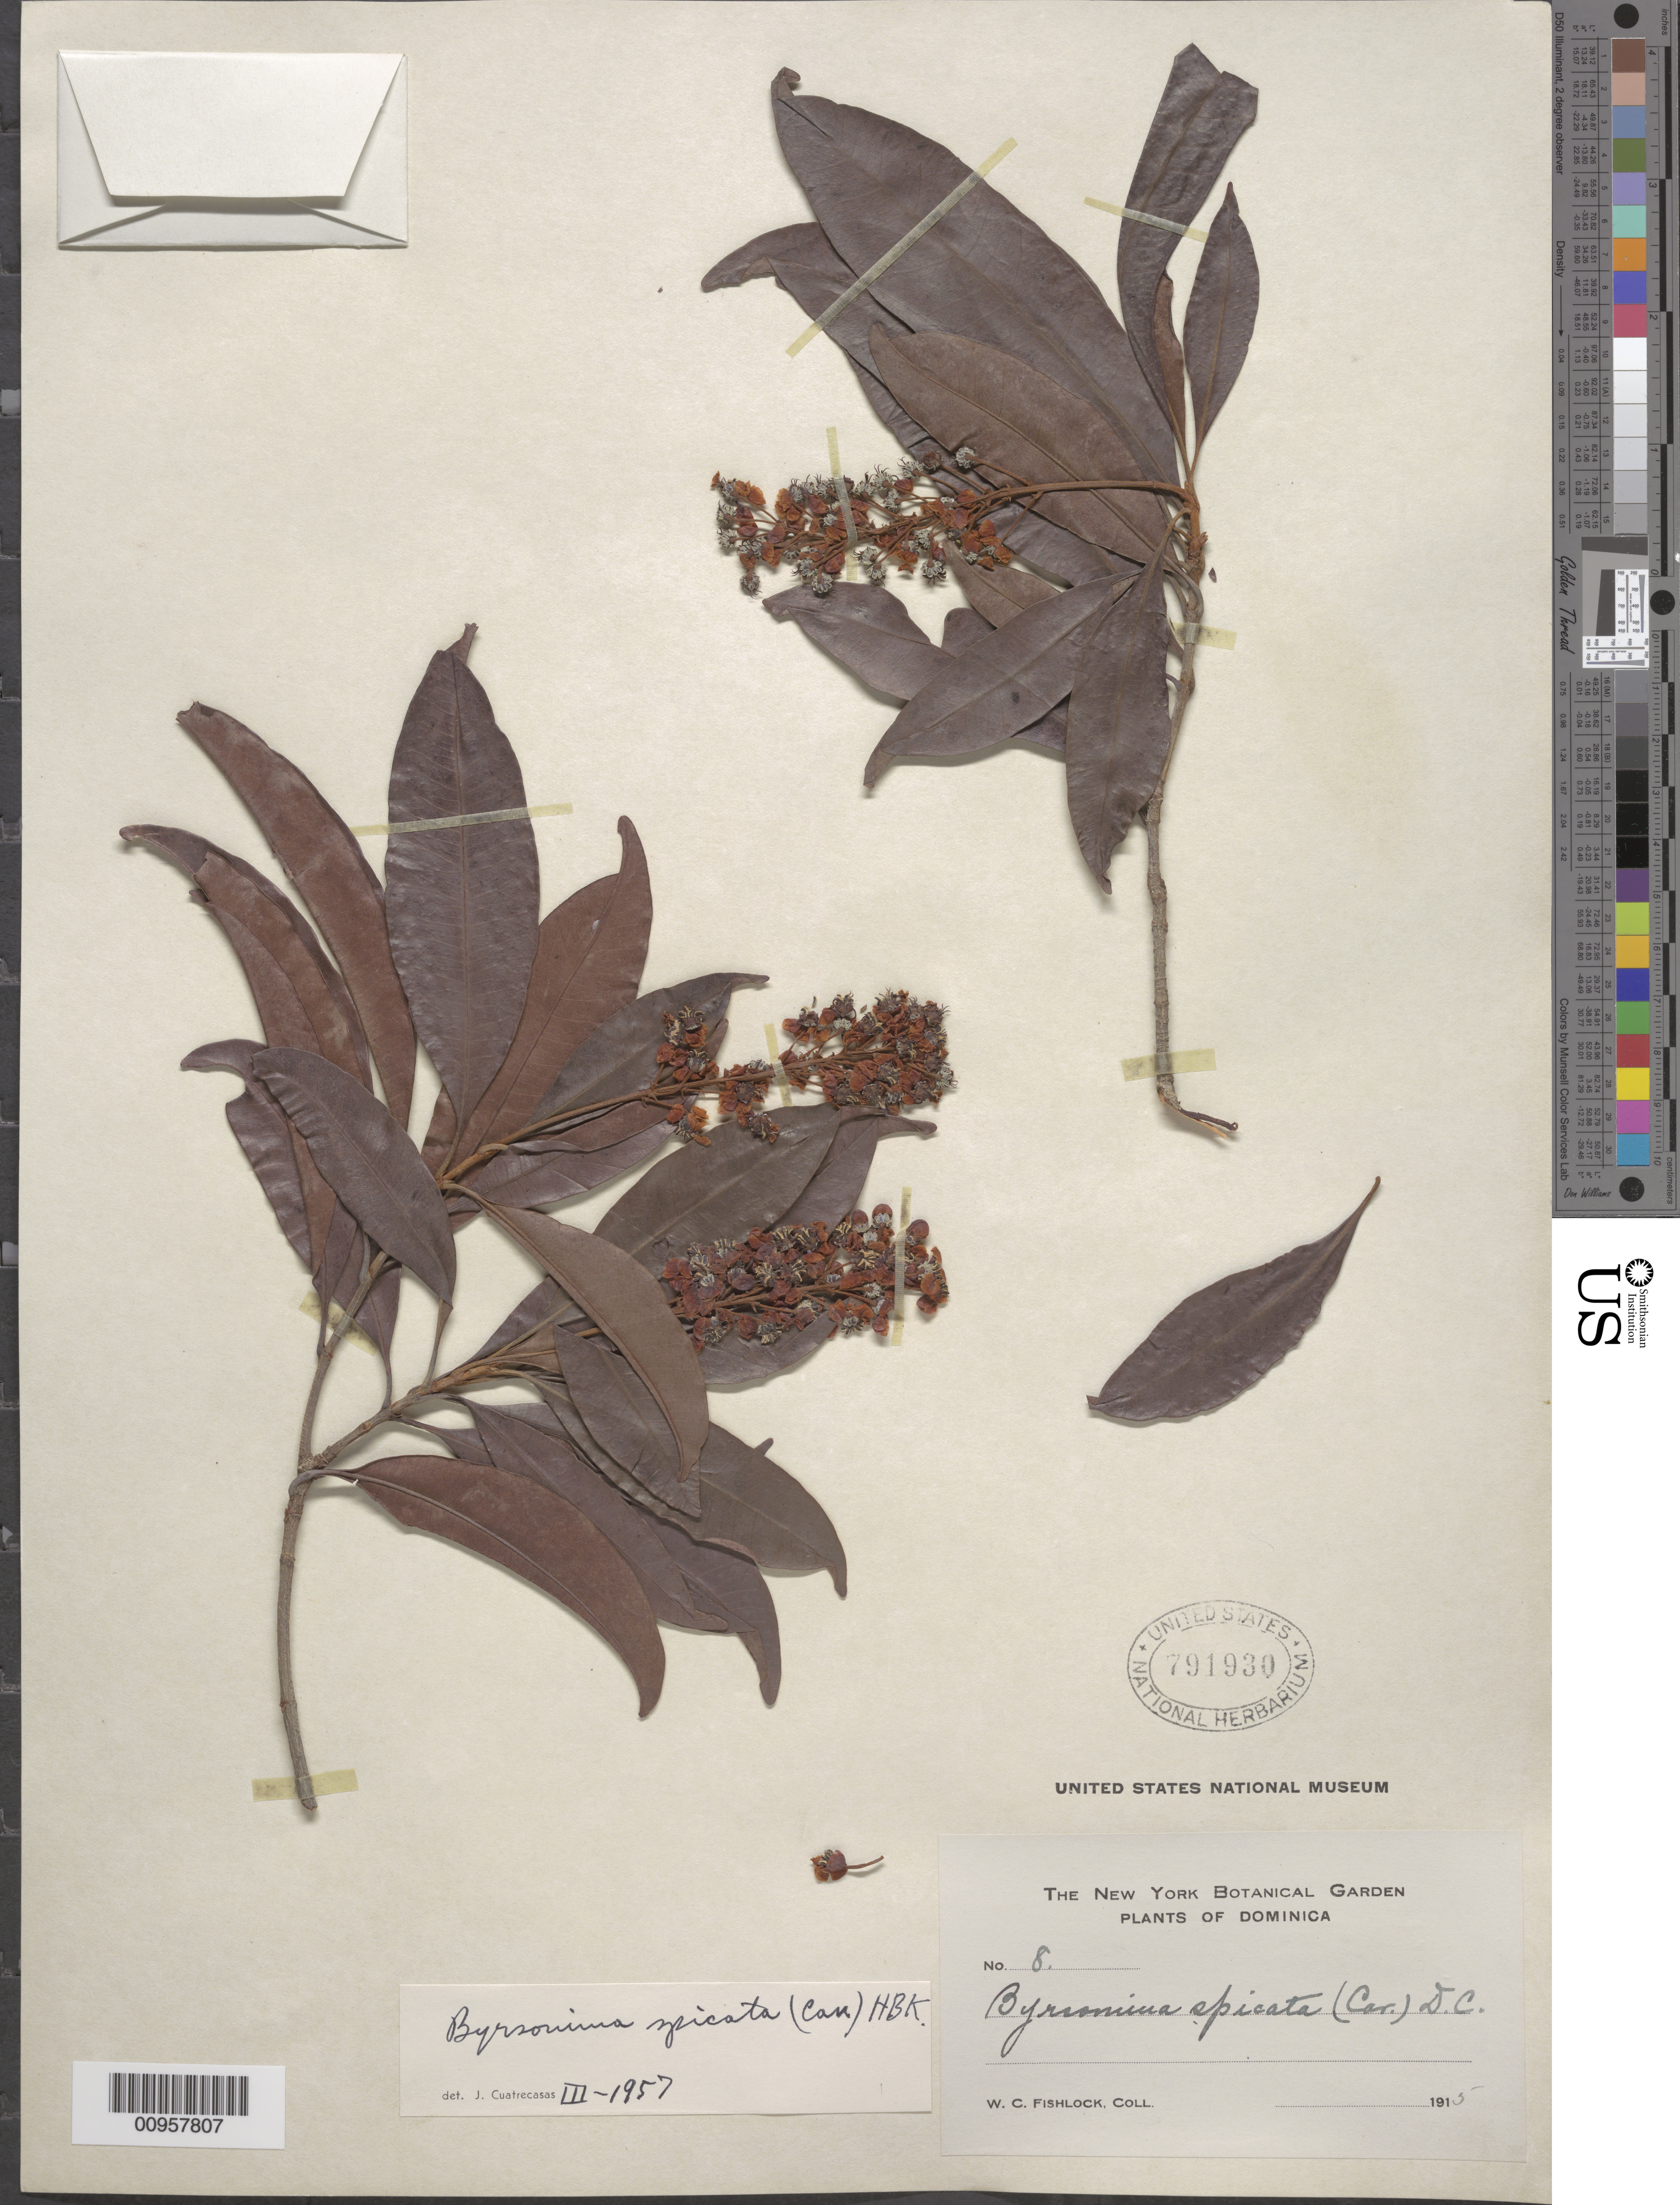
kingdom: Plantae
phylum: Tracheophyta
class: Magnoliopsida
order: Malpighiales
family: Malpighiaceae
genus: Byrsonima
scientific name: Byrsonima spicata (Cav.) DC.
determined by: Cuatrecasas, J.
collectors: W. Fishlock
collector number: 8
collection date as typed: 1915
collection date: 1915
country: Dominica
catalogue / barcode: US 791930